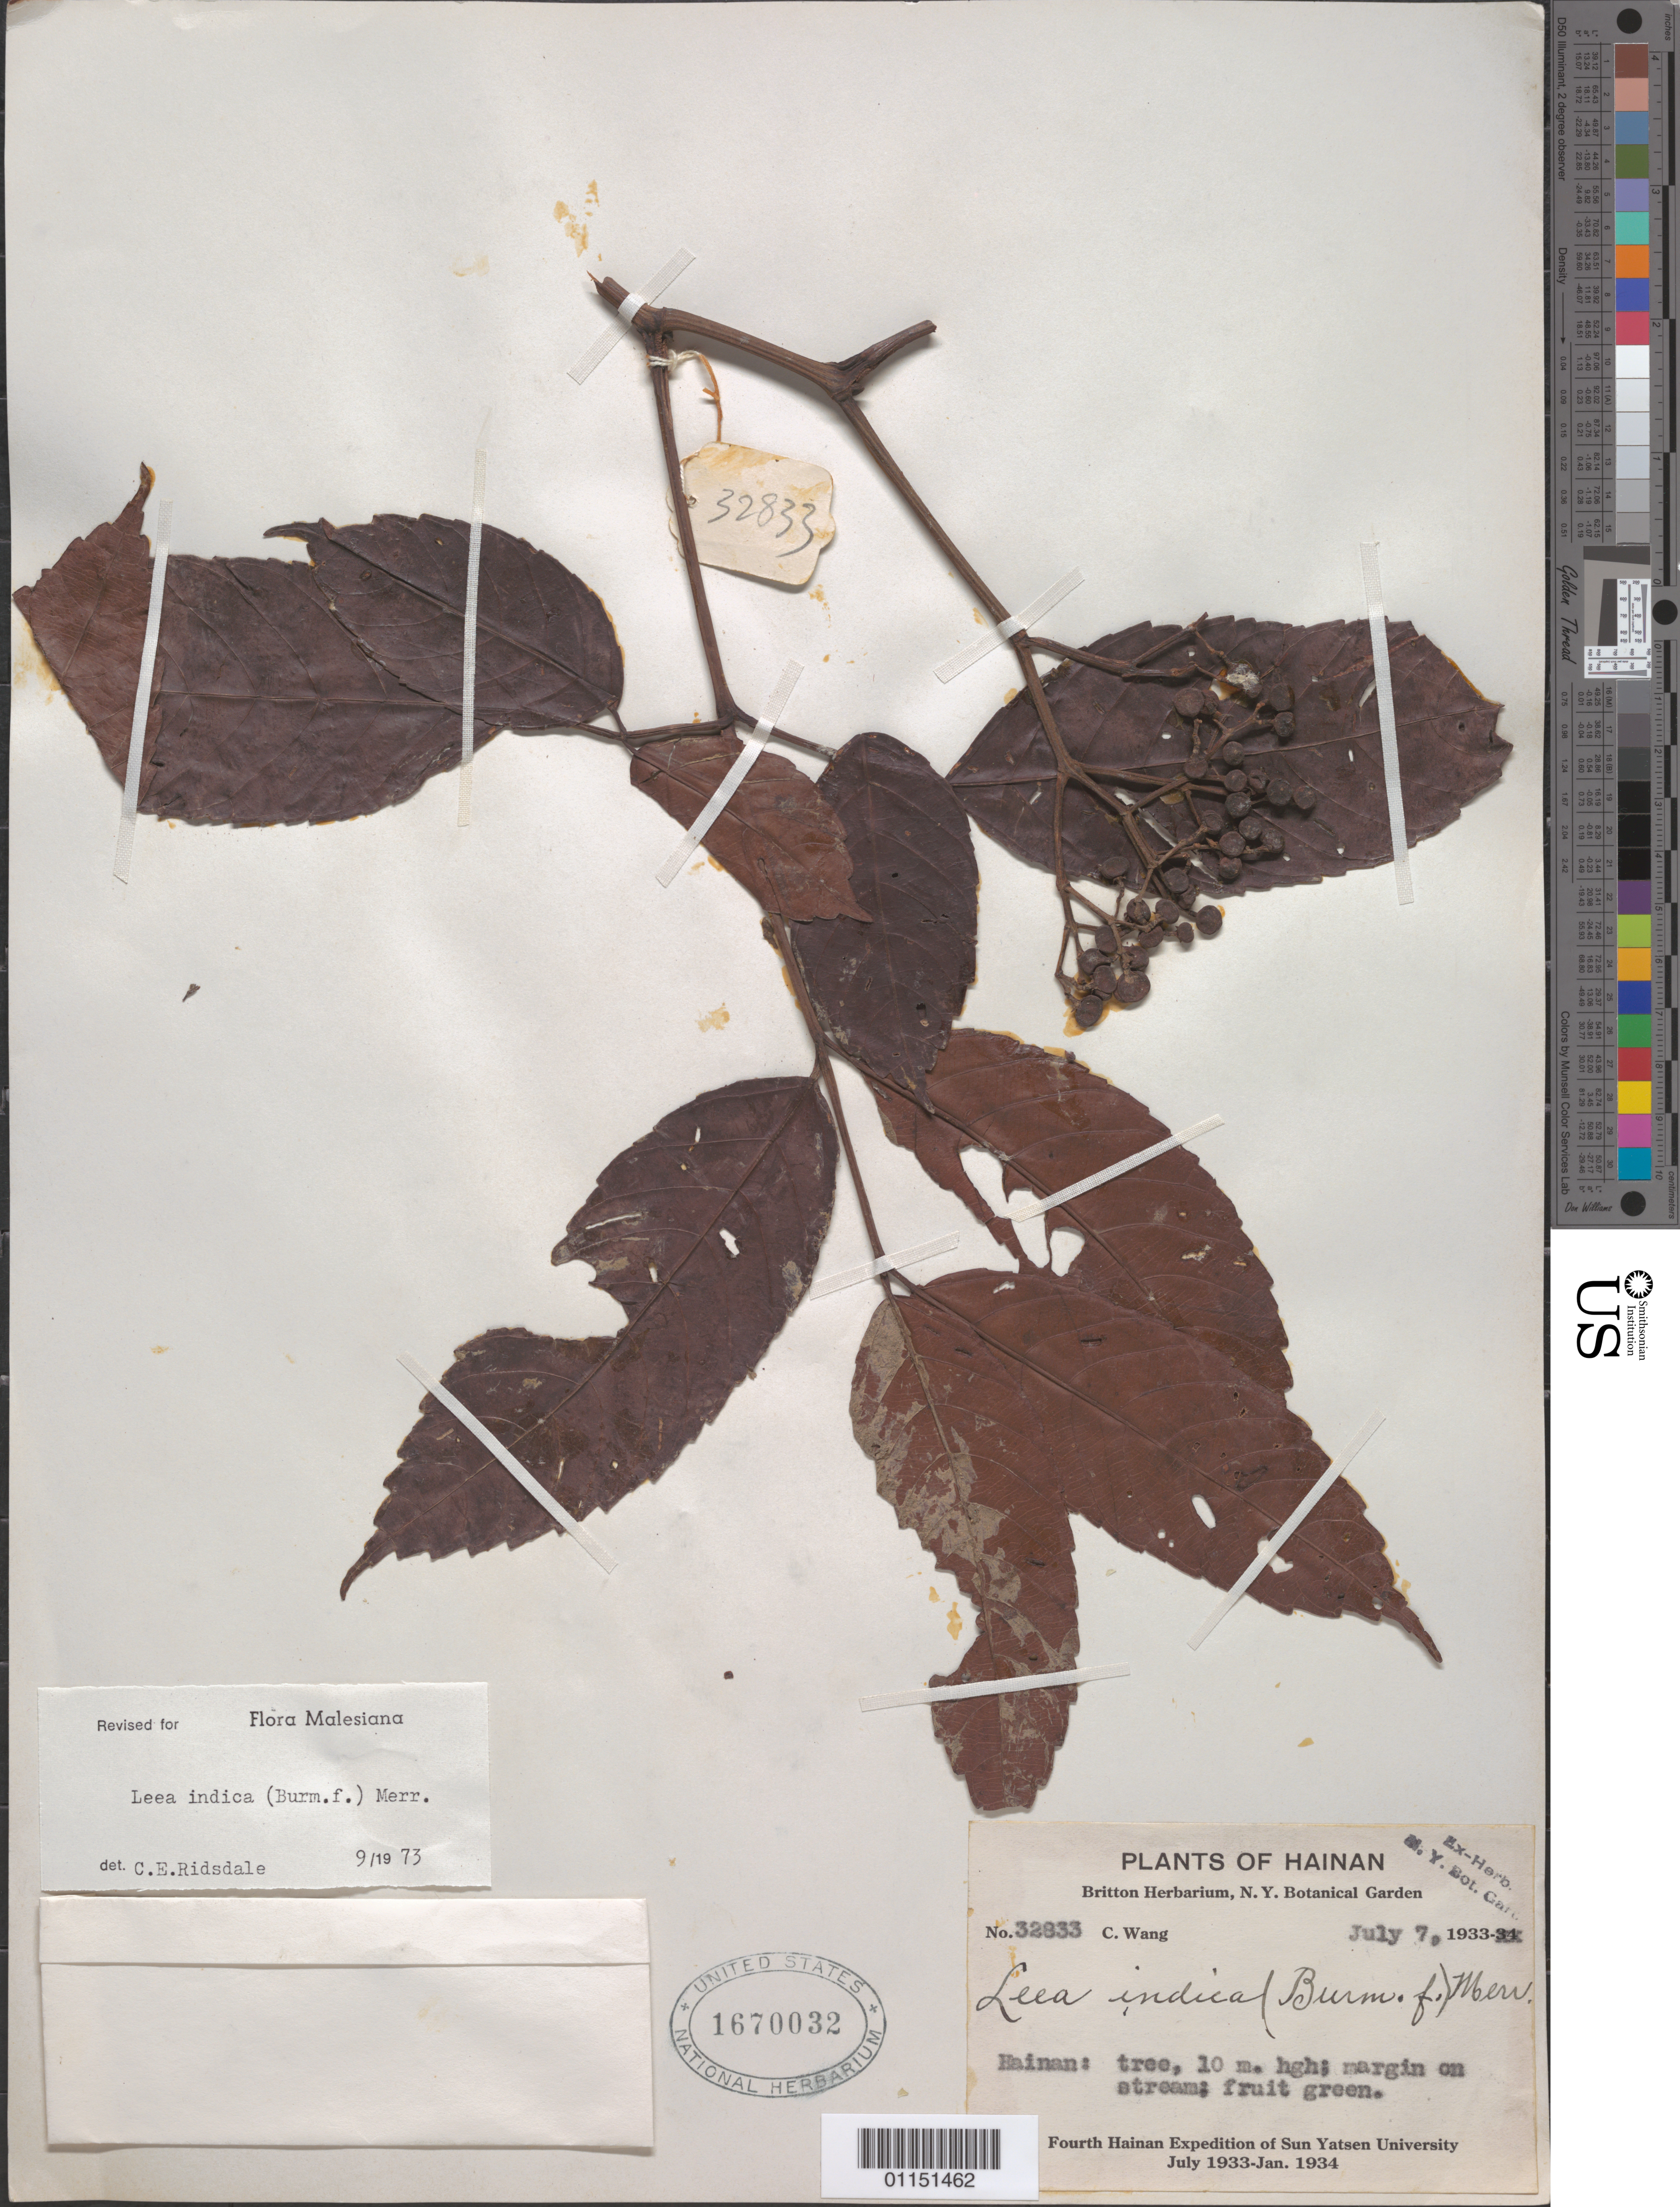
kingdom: Plantae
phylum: Tracheophyta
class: Magnoliopsida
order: Vitales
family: Vitaceae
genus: Leea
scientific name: Leea indica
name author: (Burm. f.) Merr.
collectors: C. Wang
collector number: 32833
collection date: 1933-07-07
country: China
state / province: Hainan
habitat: Tree.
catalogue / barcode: US 1670032